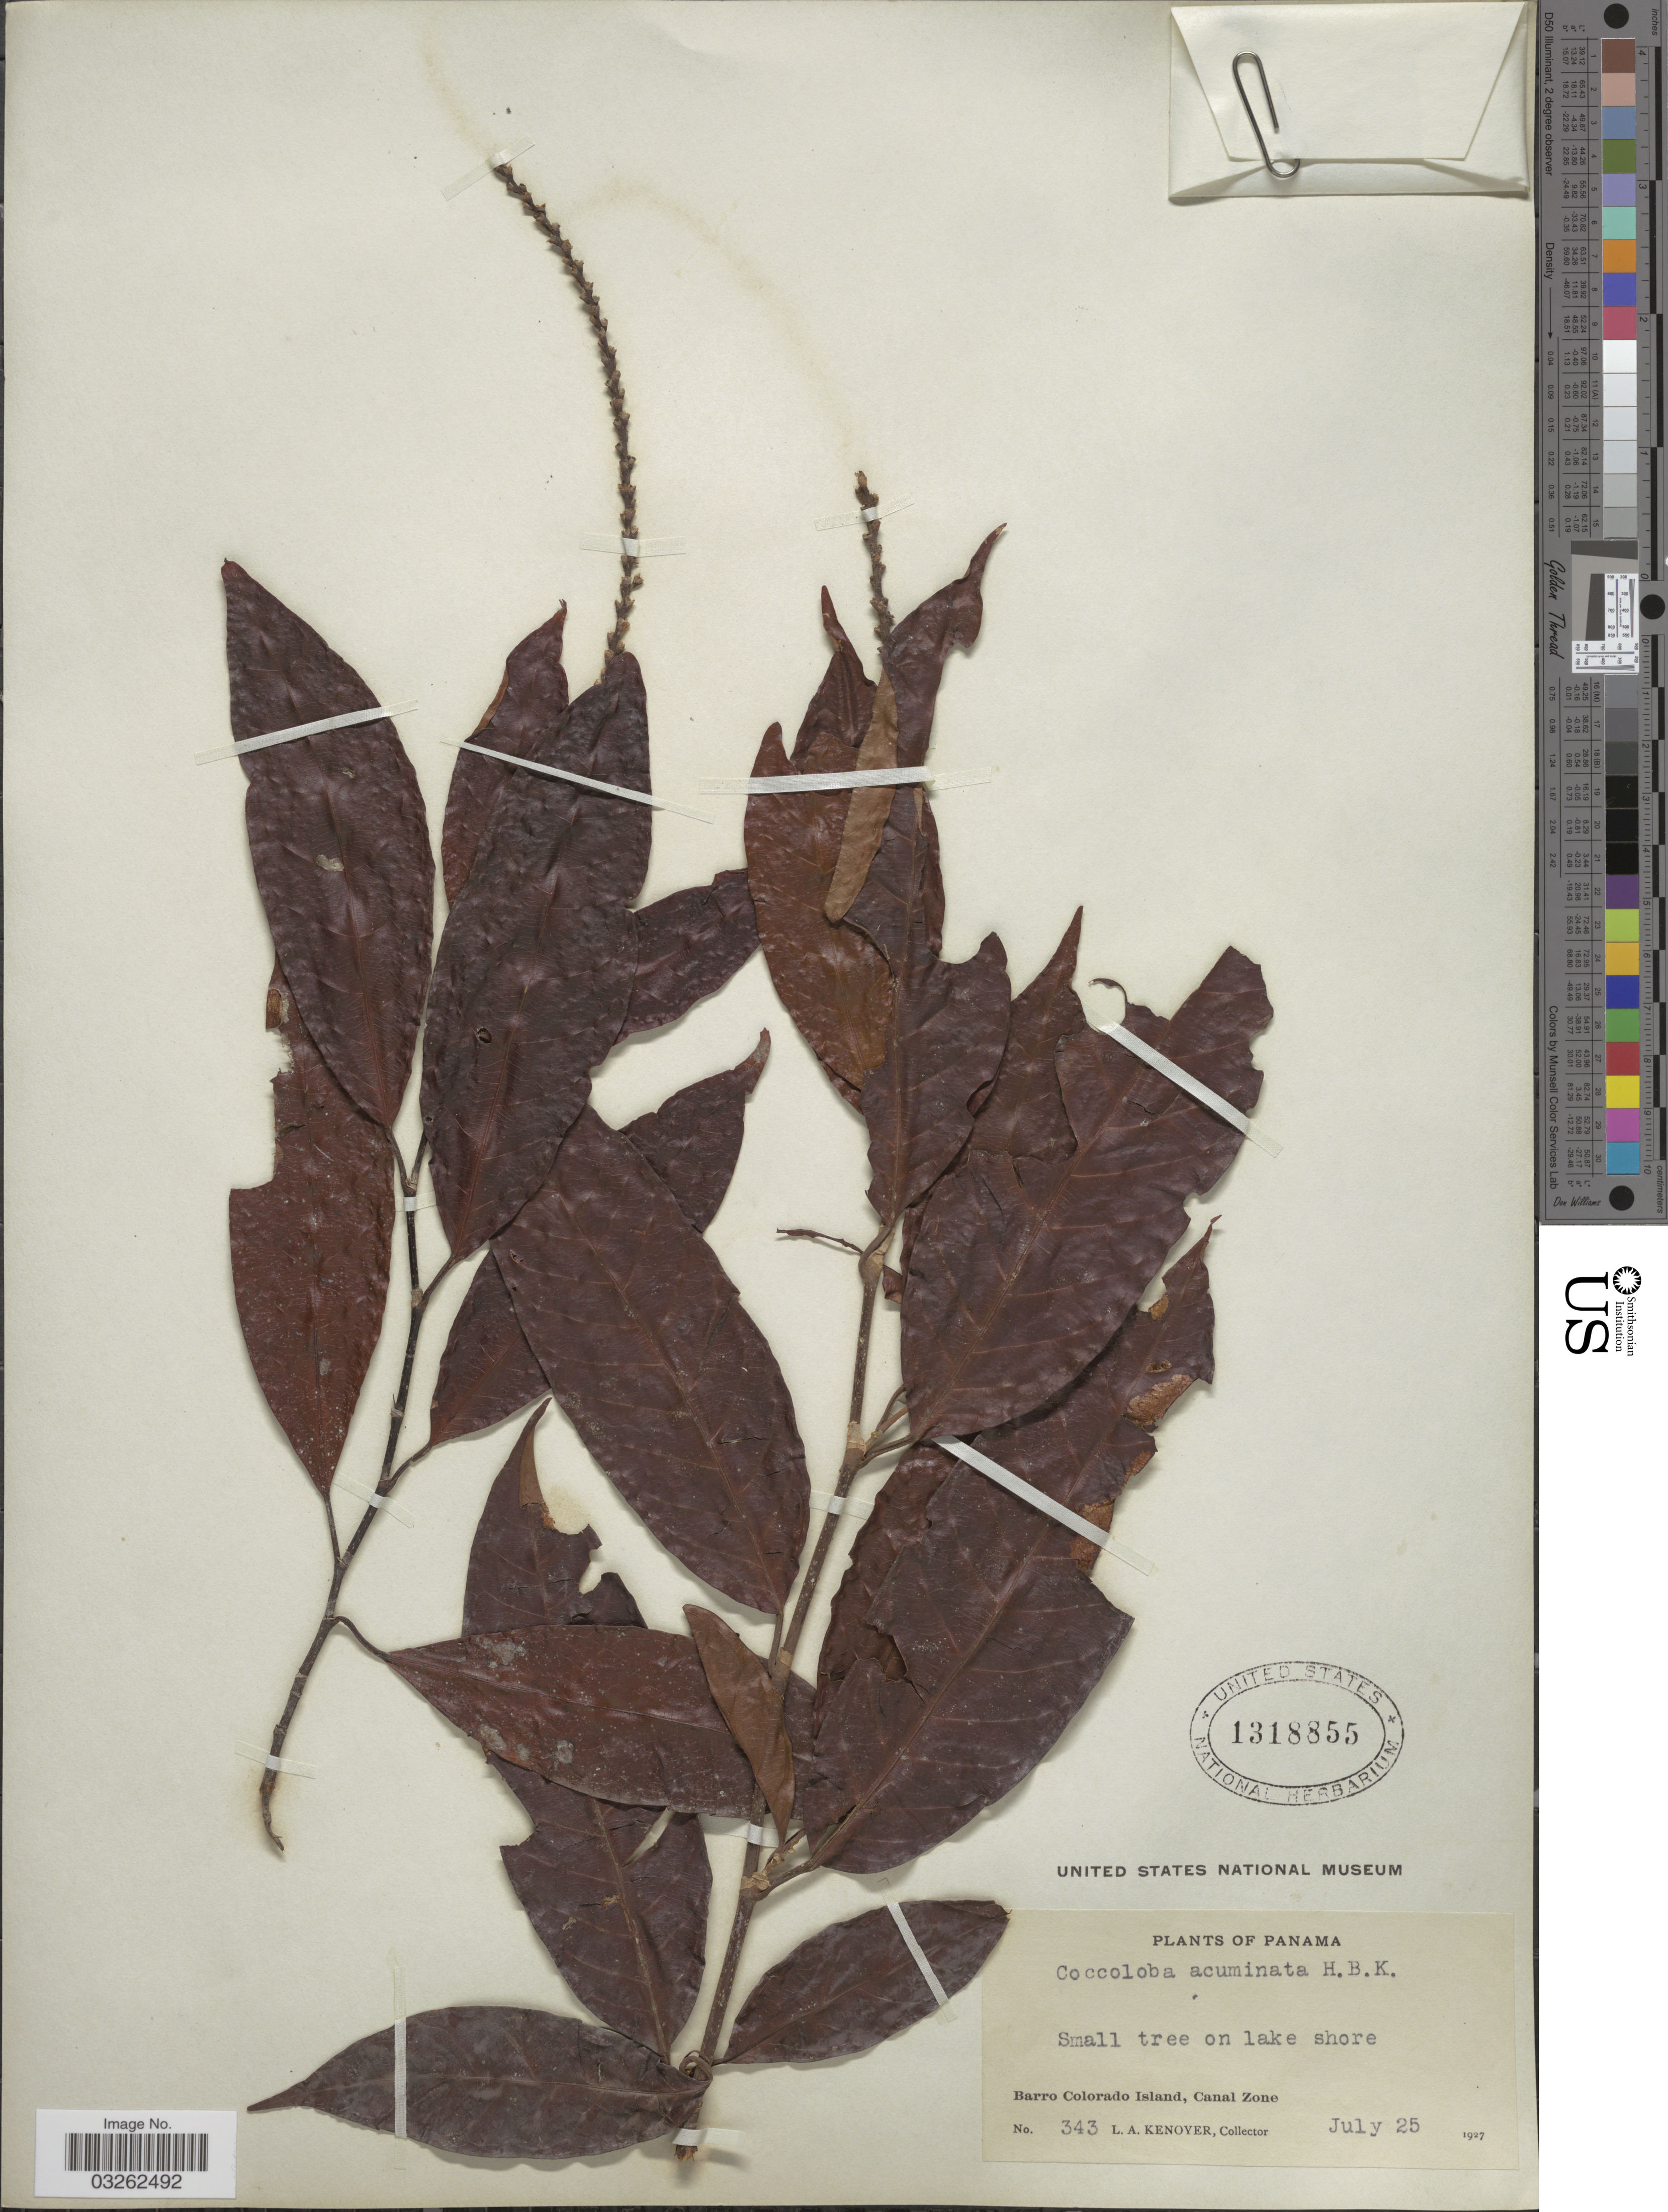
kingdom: Plantae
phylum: Tracheophyta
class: Magnoliopsida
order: Caryophyllales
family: Polygonaceae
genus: Coccoloba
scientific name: Coccoloba acuminata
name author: Kunth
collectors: L. A. Kenoyer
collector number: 343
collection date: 1927-07-25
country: Panama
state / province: Panamá Oeste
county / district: Canal Zone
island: Barro Colorado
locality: Barro Colorado Island, Canal Zone.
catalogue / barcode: US 1318855